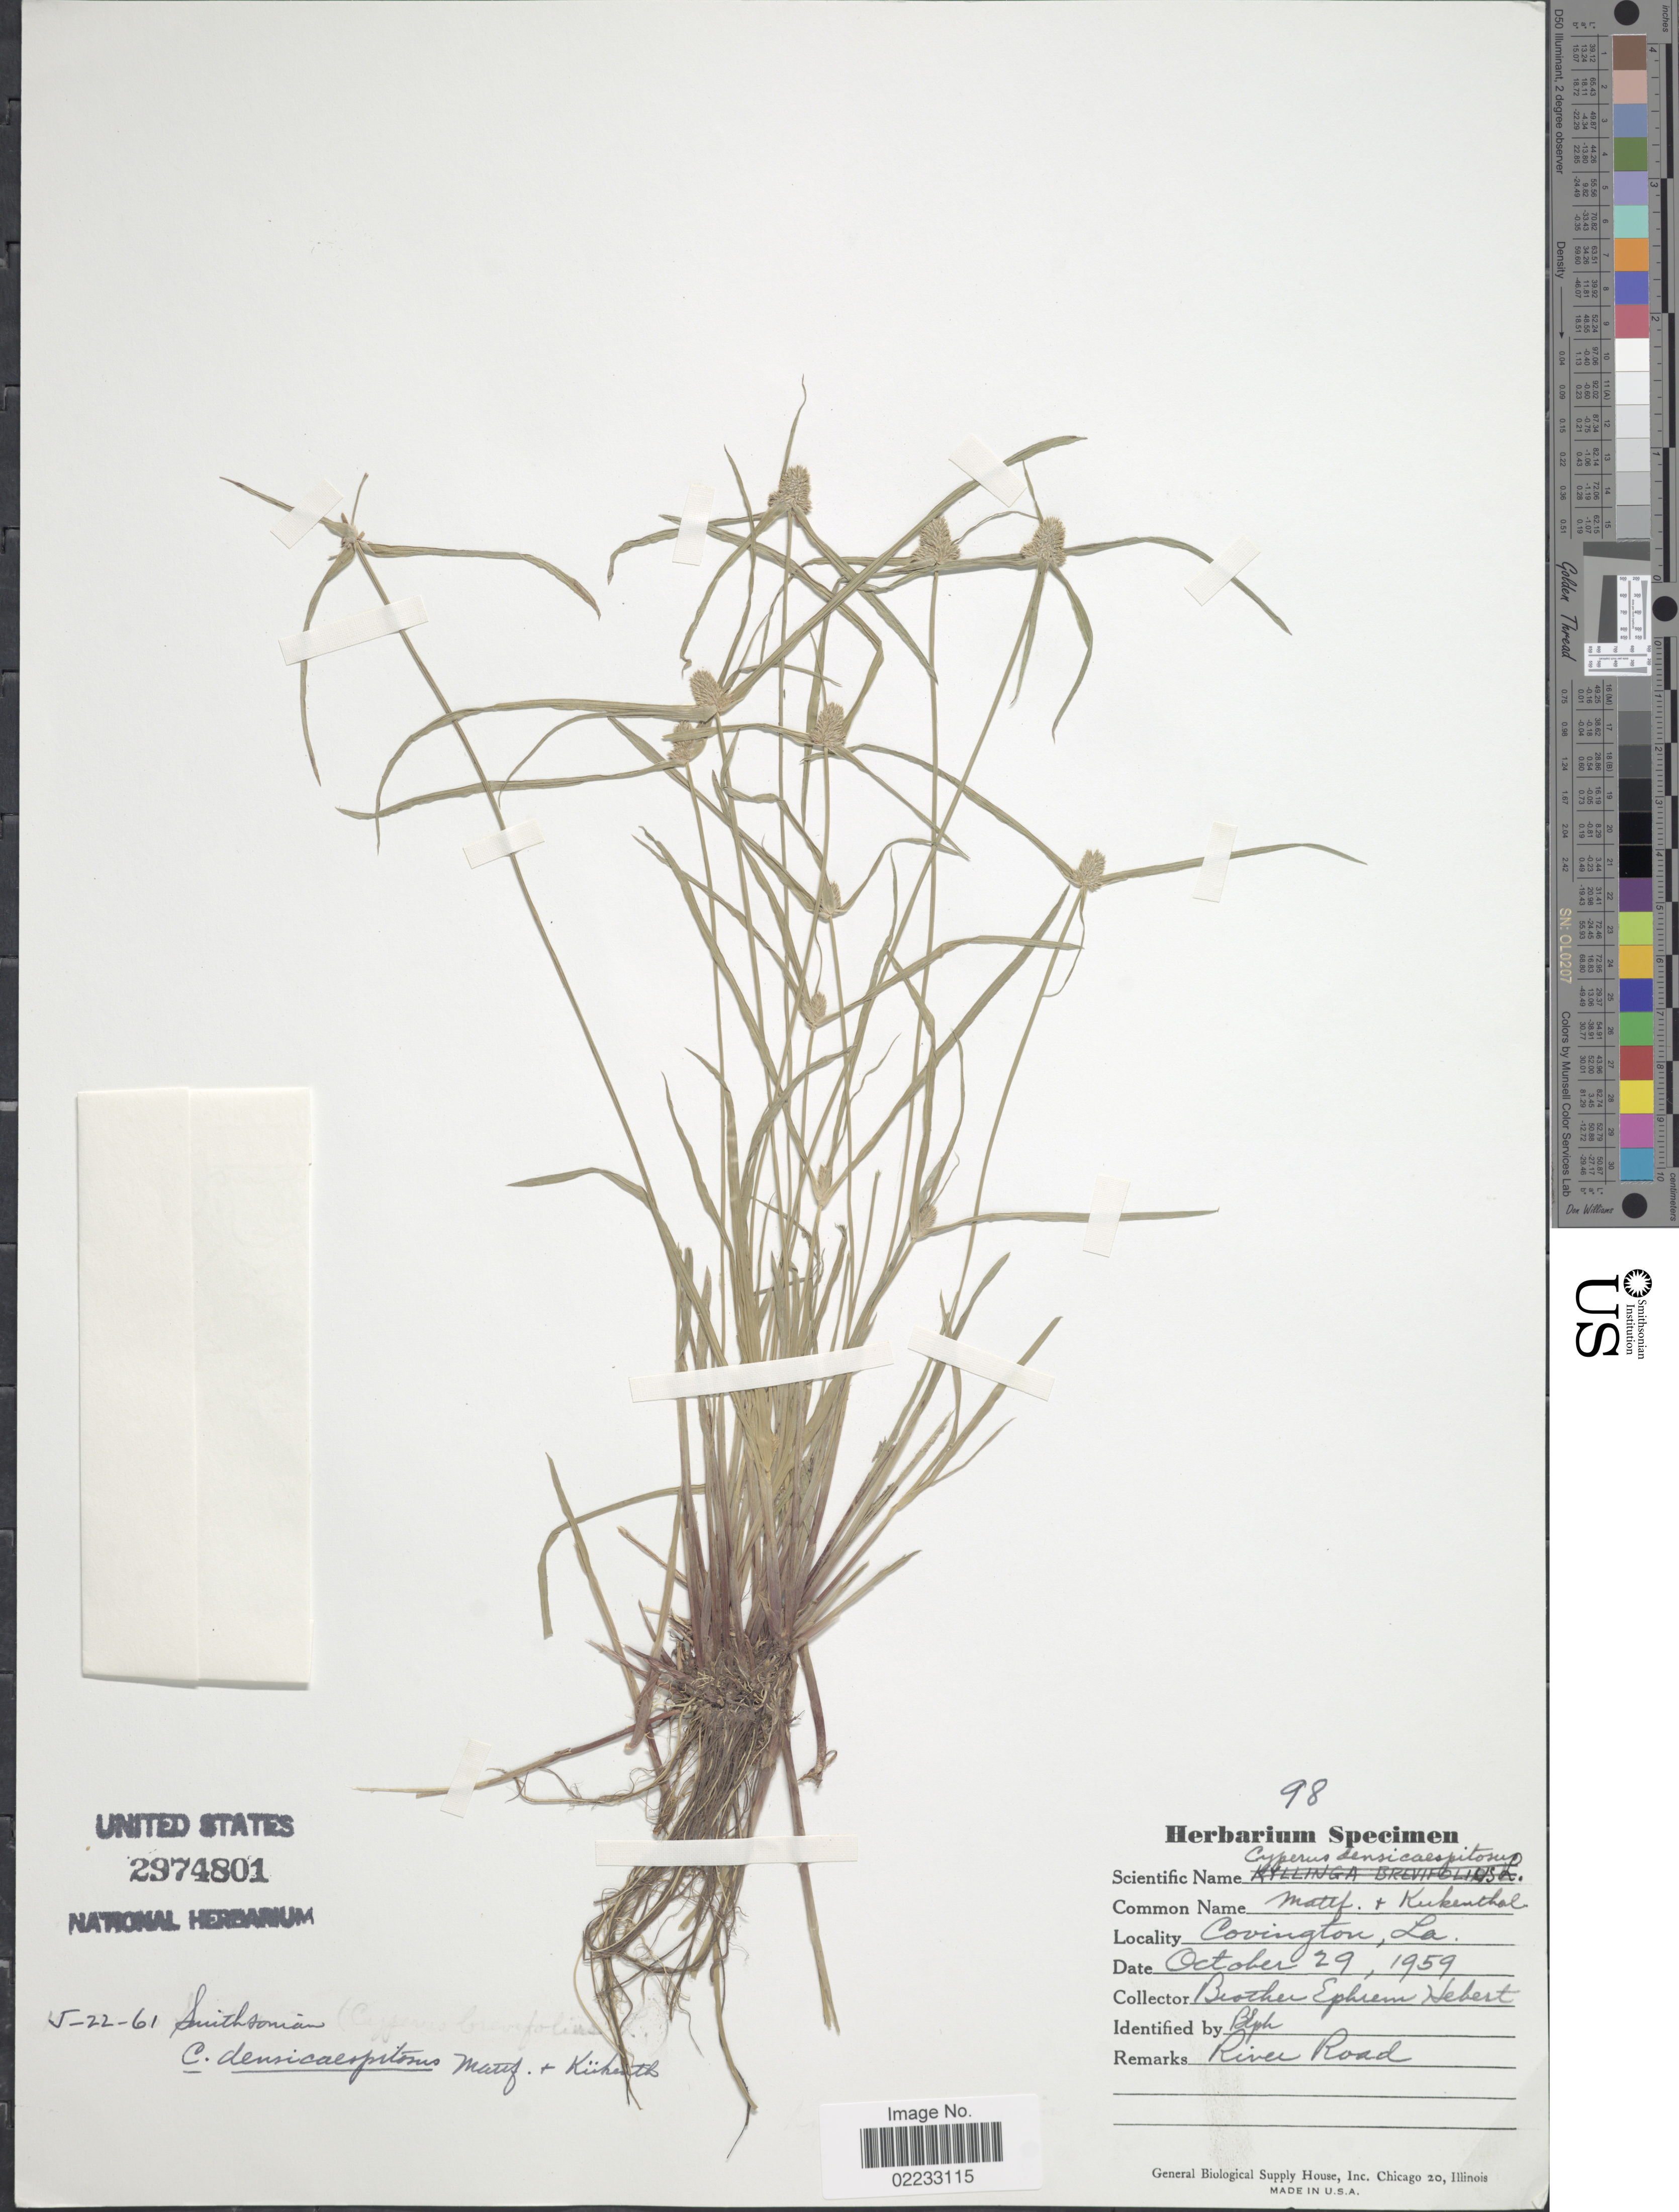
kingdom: Plantae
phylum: Tracheophyta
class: Liliopsida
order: Poales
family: Cyperaceae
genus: Cyperus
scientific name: Cyperus hortensis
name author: (Salzm. ex Steud.) Dorr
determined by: Strong, Mark T., (BOT), Smithsonian Institution - National Museum of Natural History (UNITED STATES)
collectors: E. Hebert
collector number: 98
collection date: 1959-10-29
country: United States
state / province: Louisiana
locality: Covington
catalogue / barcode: US 2974801